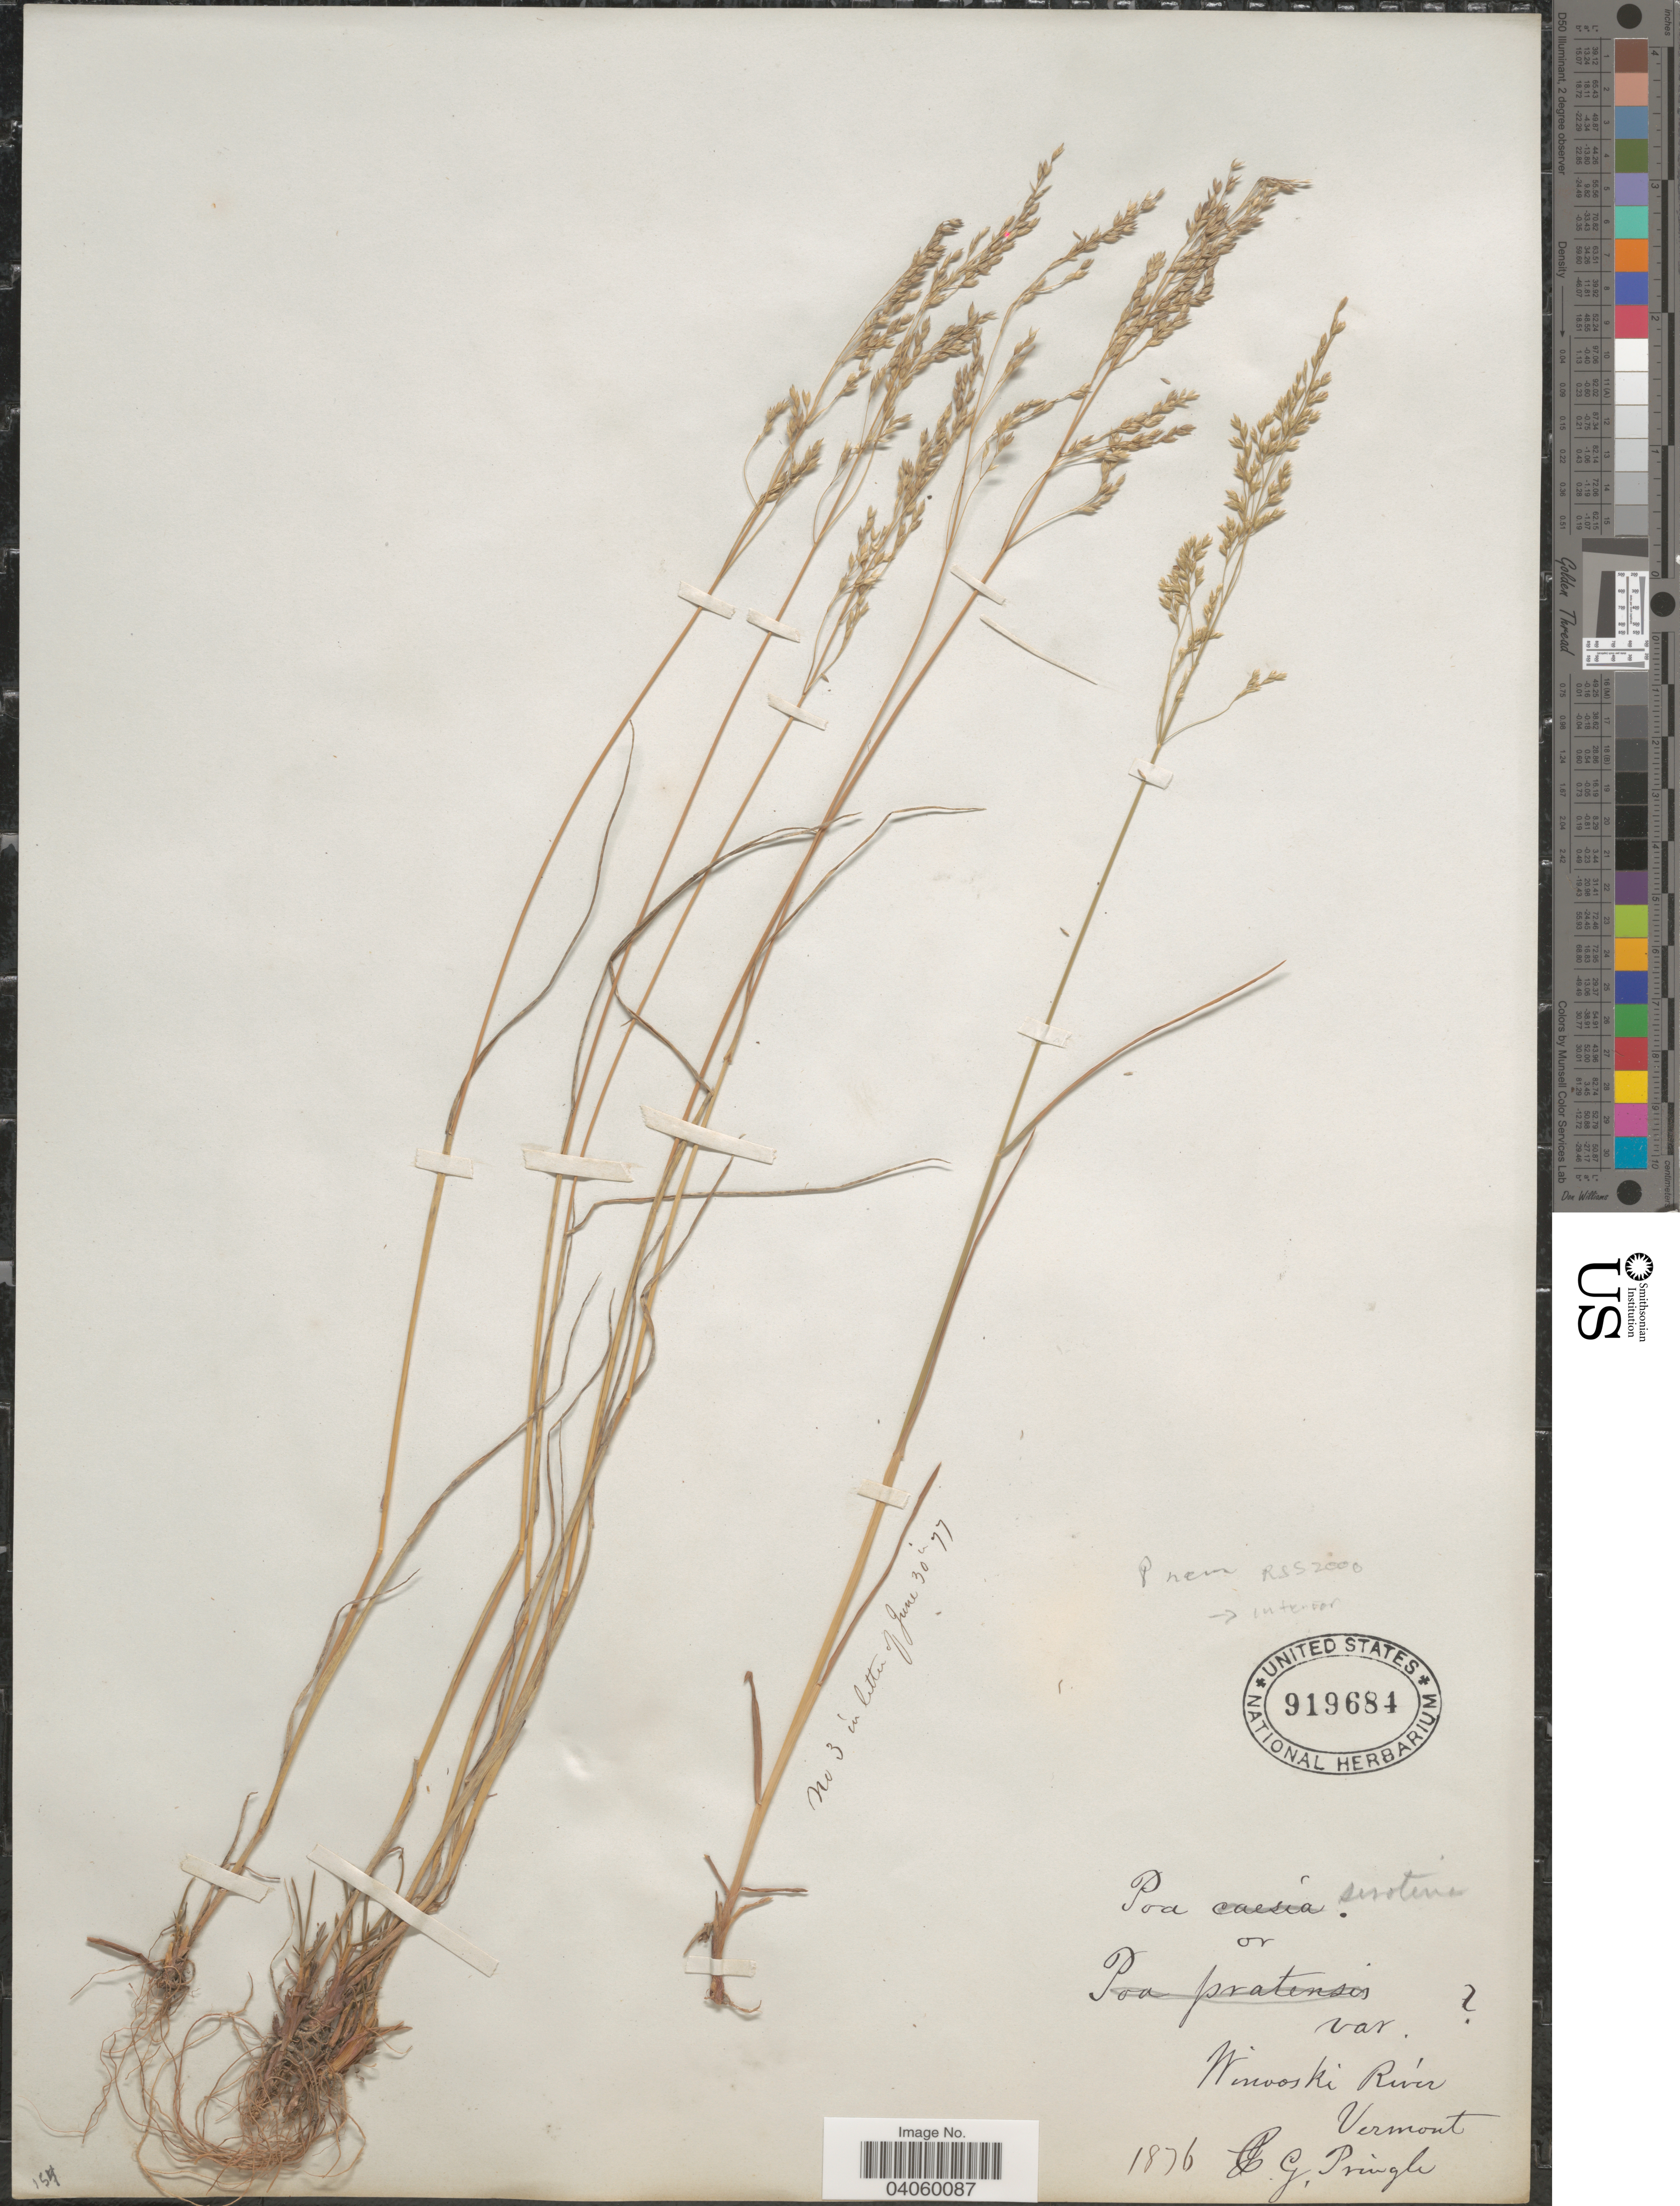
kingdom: Plantae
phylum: Tracheophyta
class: Liliopsida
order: Poales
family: Poaceae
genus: Poa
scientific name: Poa interior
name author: Rydb.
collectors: C. G. Pringle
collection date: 1876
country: United States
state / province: Vermont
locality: Winooski River.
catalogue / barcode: US 919684